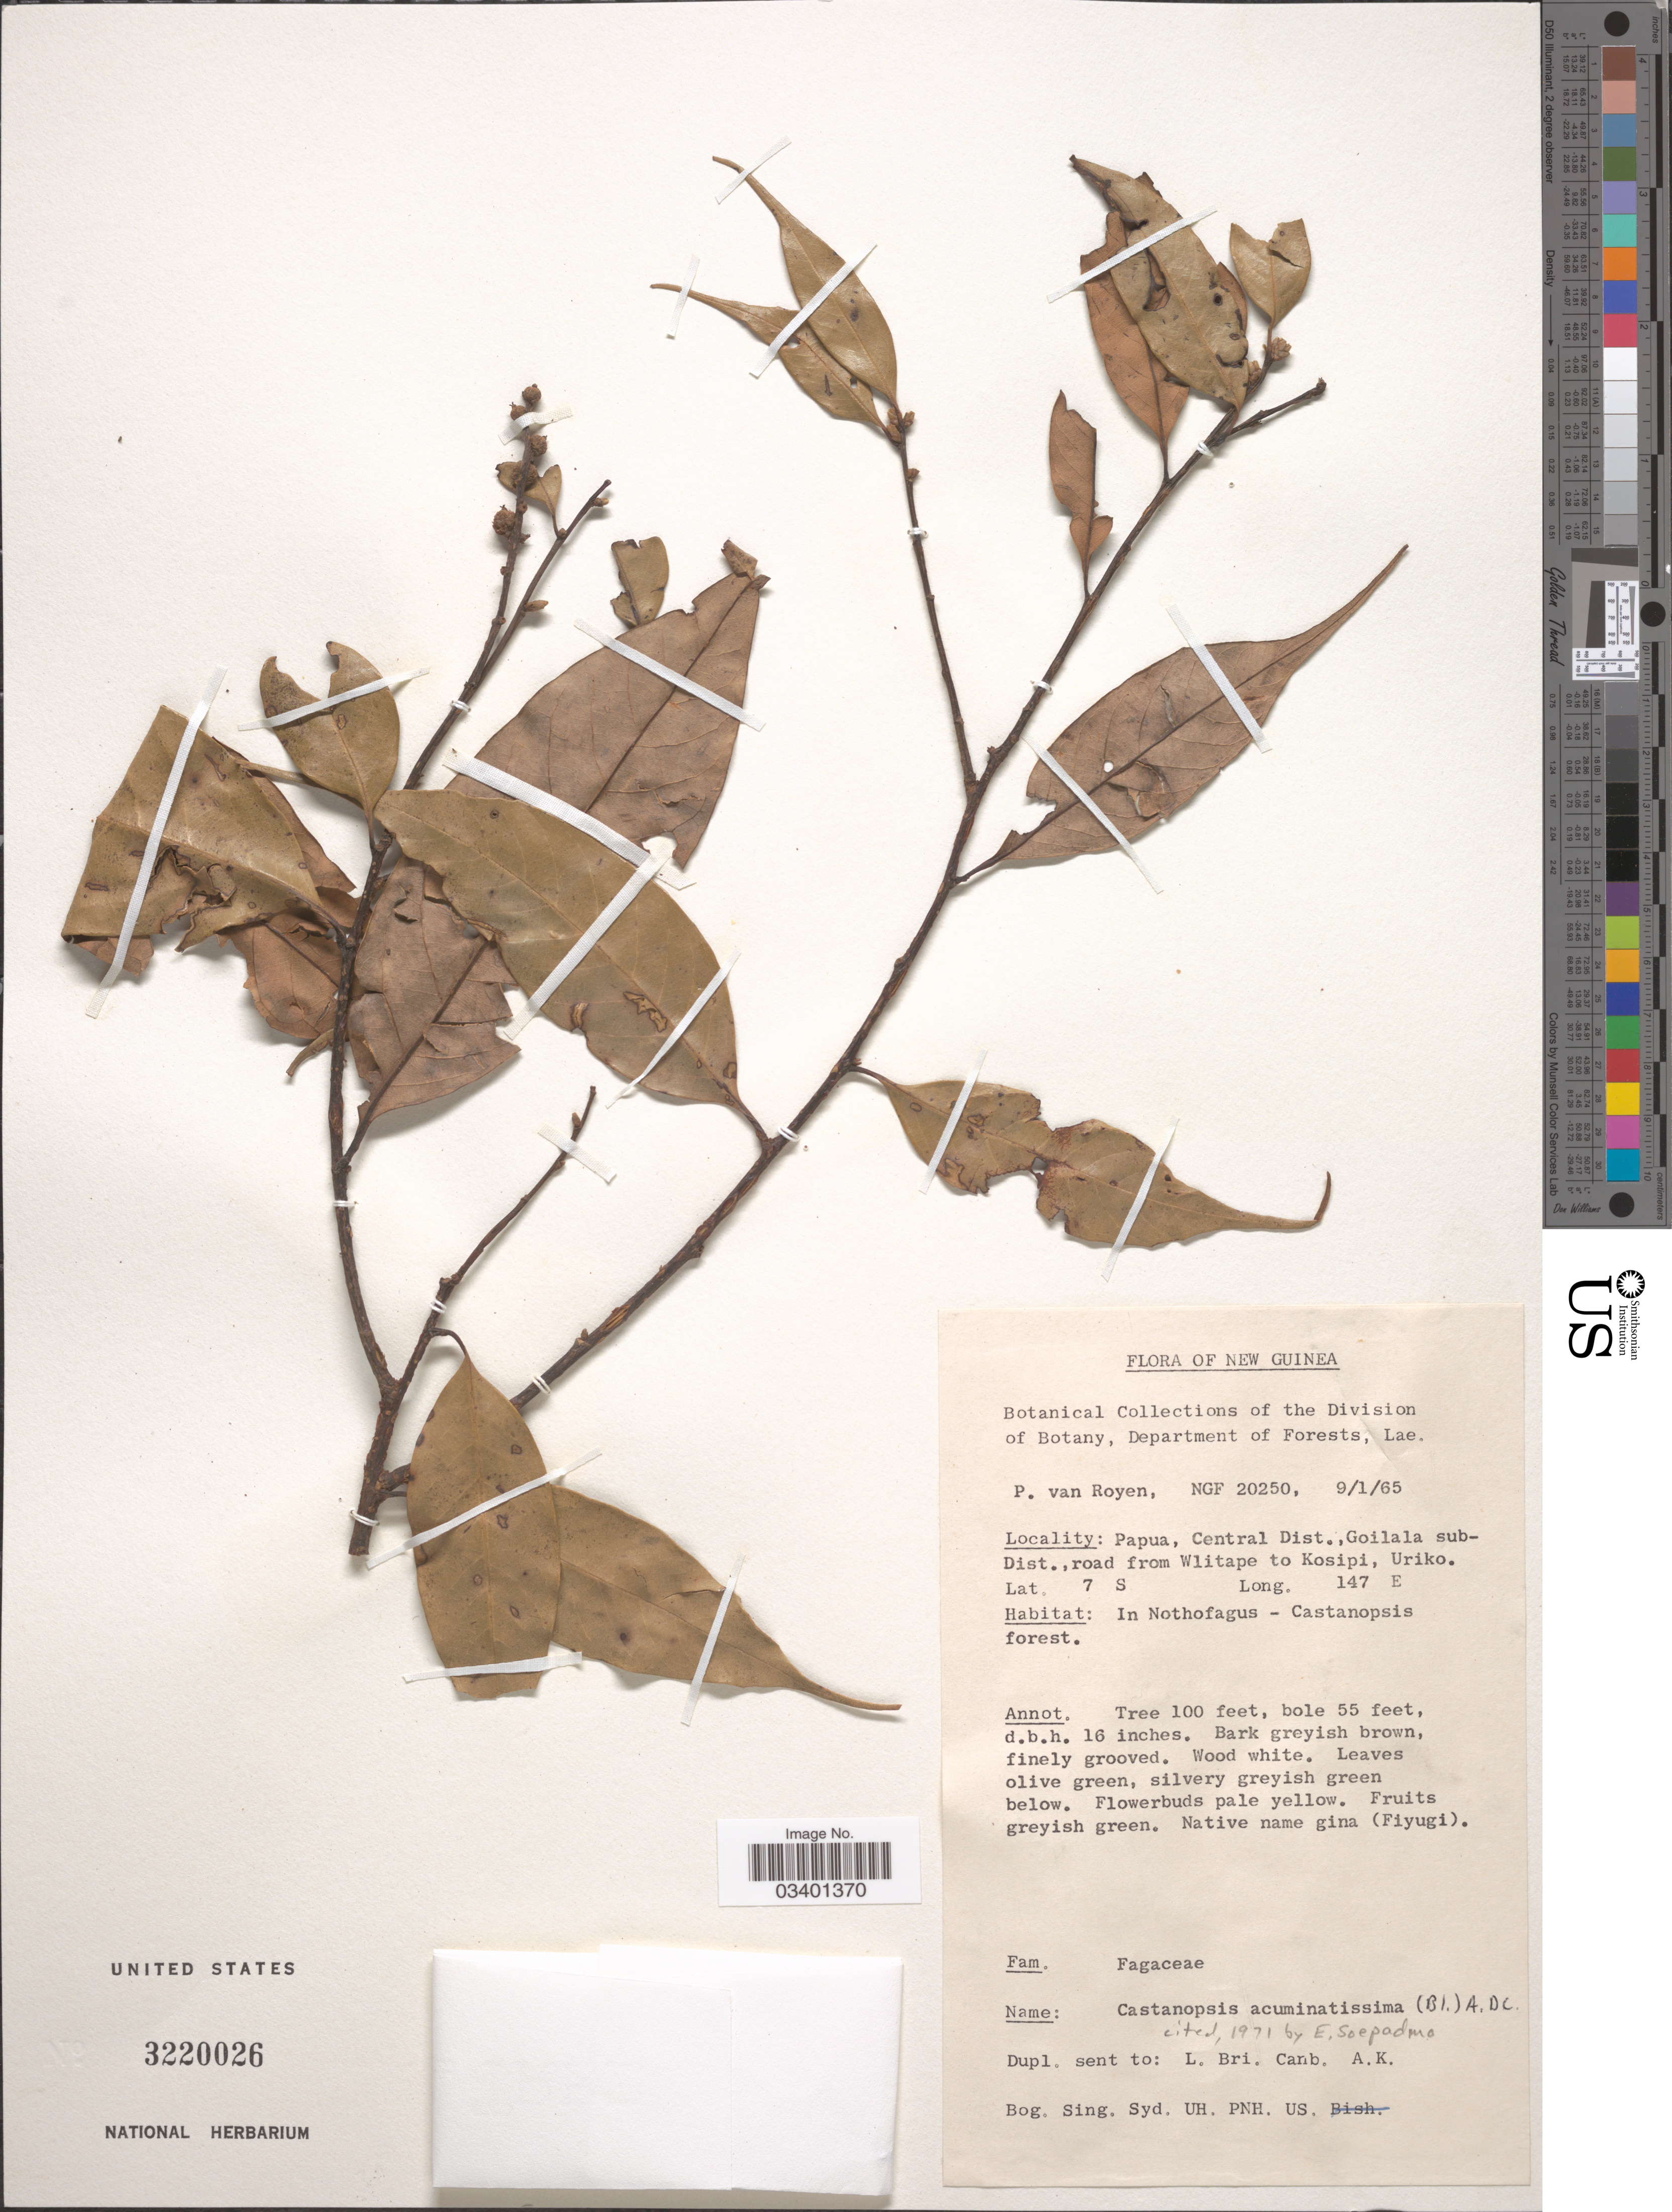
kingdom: Plantae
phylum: Tracheophyta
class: Magnoliopsida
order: Fagales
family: Fagaceae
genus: Castanopsis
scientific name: Castanopsis acuminatissima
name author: (Blume) A. DC.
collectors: P. van Royen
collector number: NGF20250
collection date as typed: Transcribed d/m/y: 9/1/65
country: Papua New Guinea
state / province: Central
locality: New Guinea. Papua, Central Dist., Goilala sub-Dist., road from Wlitape to Kosipi, Uriko.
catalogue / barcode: US 3220026